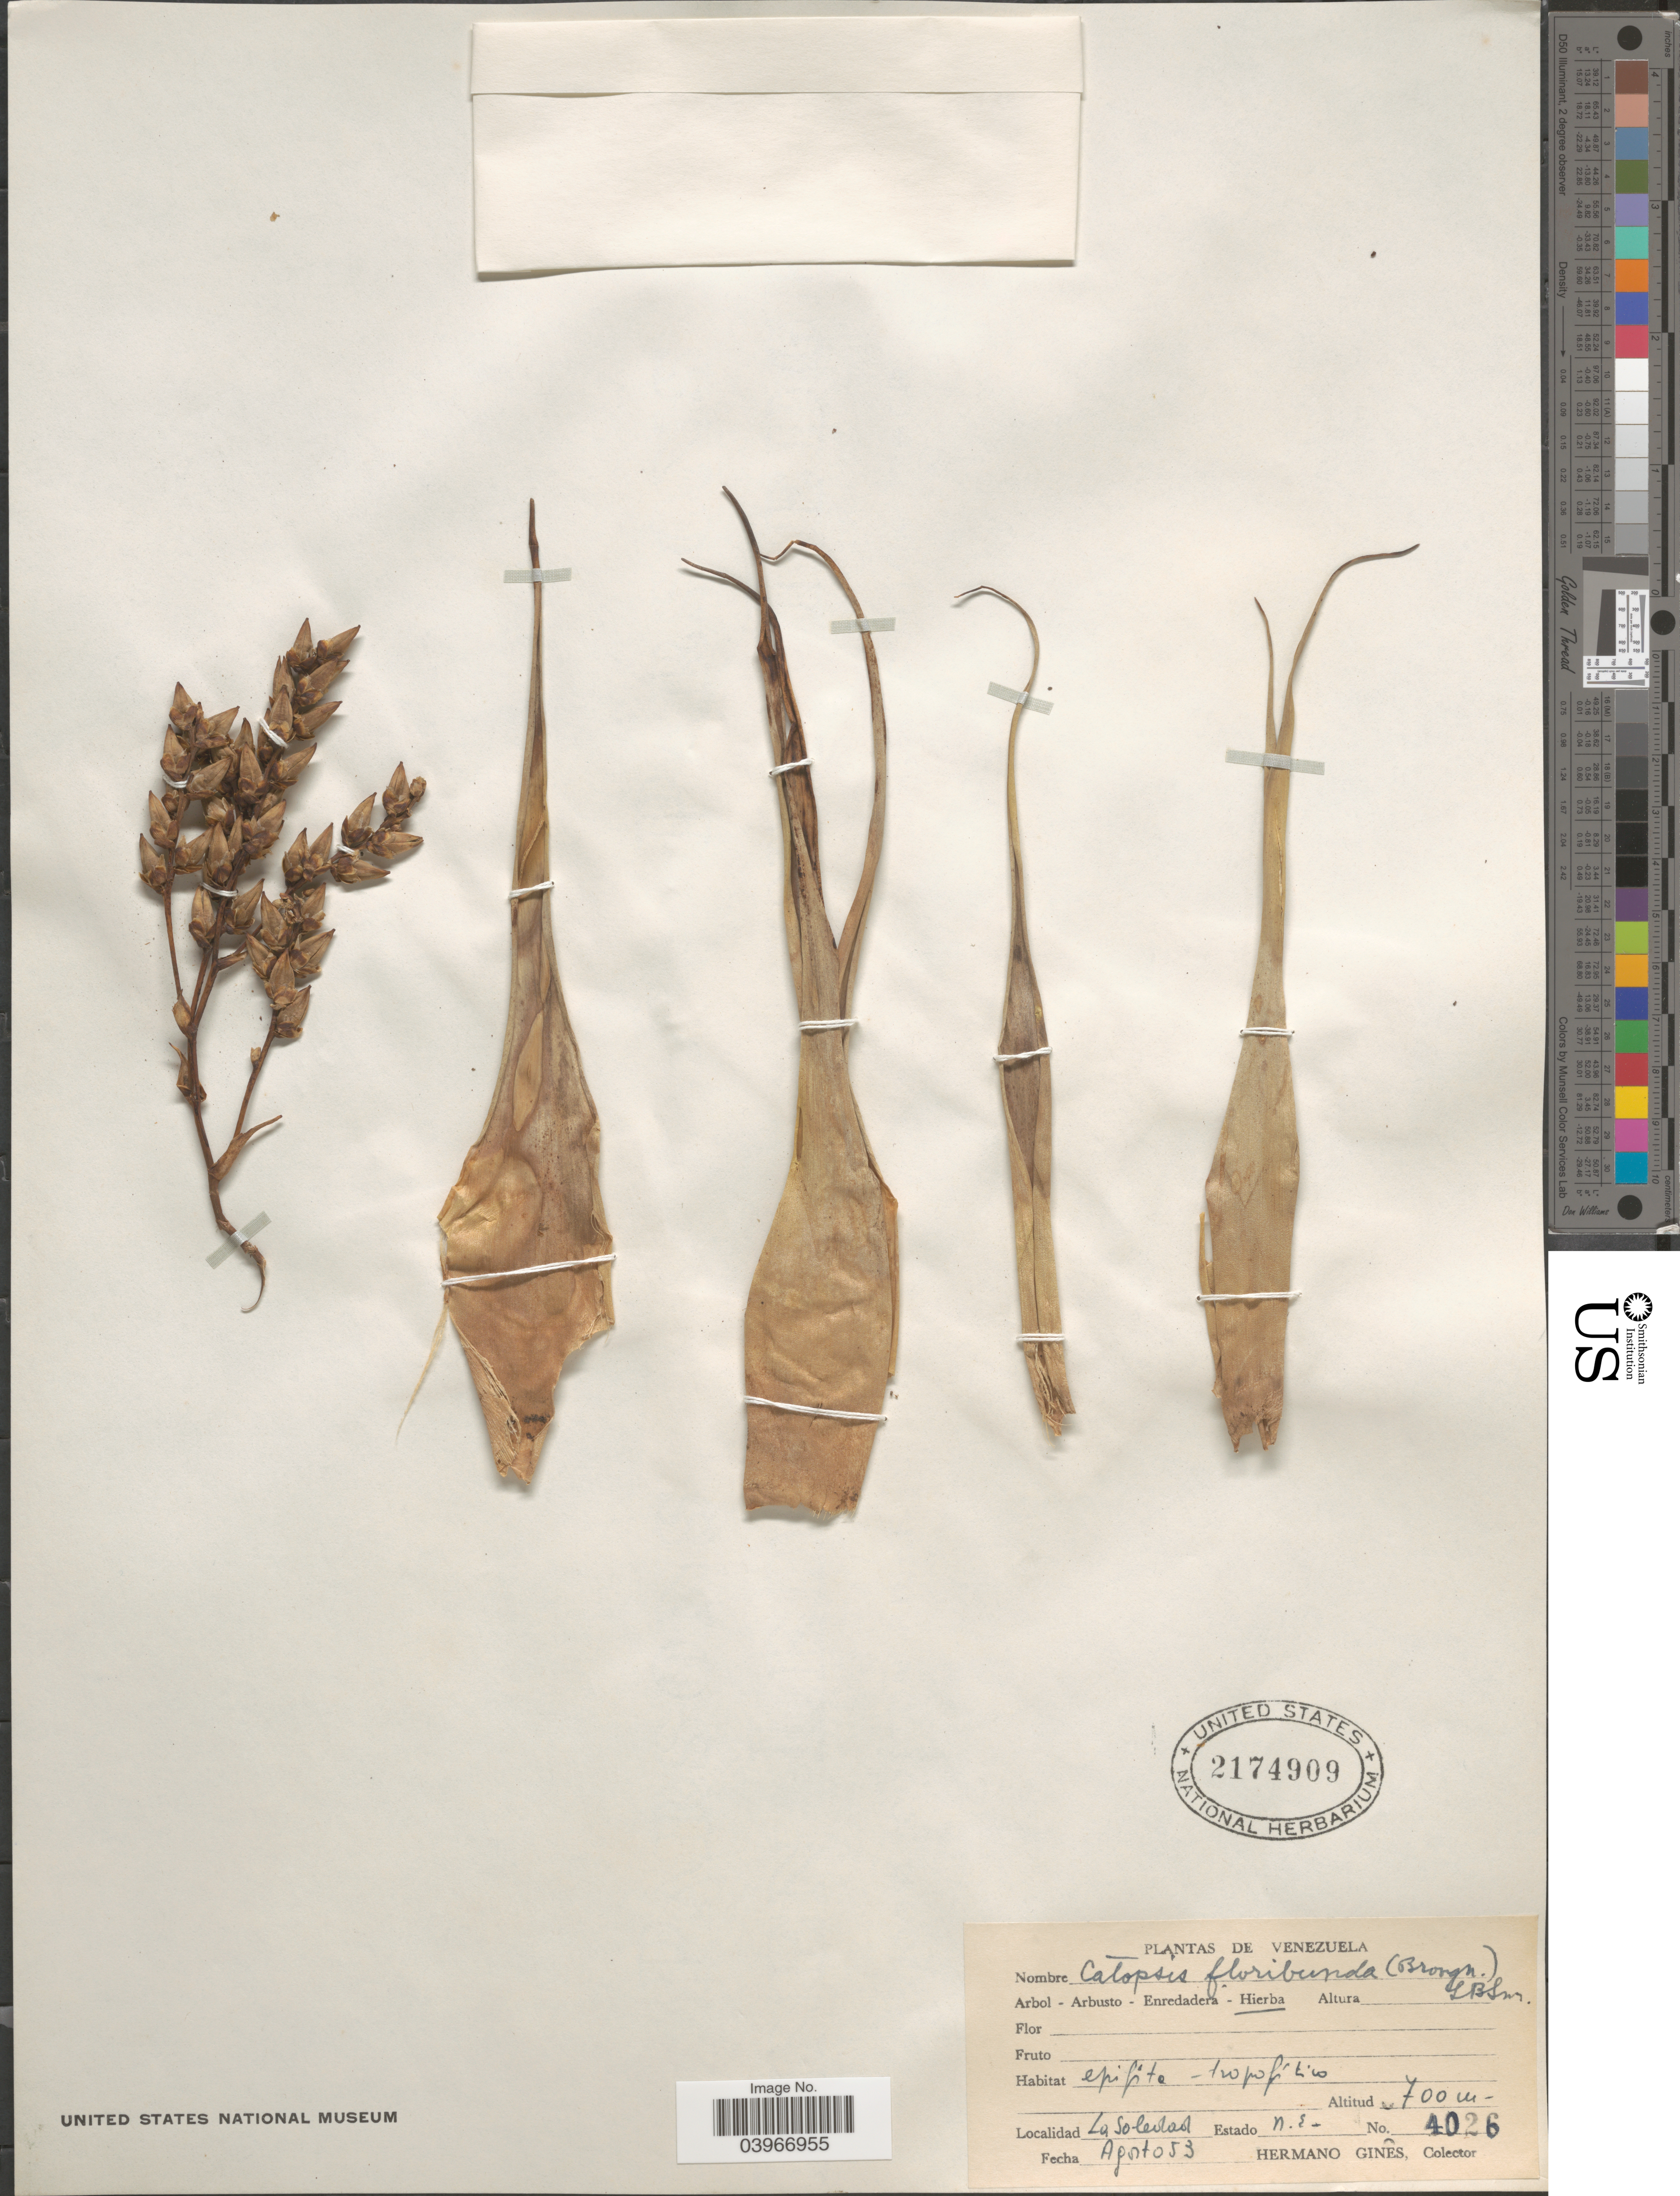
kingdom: Plantae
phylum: Tracheophyta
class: Liliopsida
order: Poales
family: Bromeliaceae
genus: Catopsis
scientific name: Catopsis floribunda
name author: L.B. Sm.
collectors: Bro. Gines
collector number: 4026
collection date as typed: Transcribed d/m/y: /8/53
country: Venezuela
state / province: Nueva Esparta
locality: La Soledad.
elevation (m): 700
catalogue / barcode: US 2174909